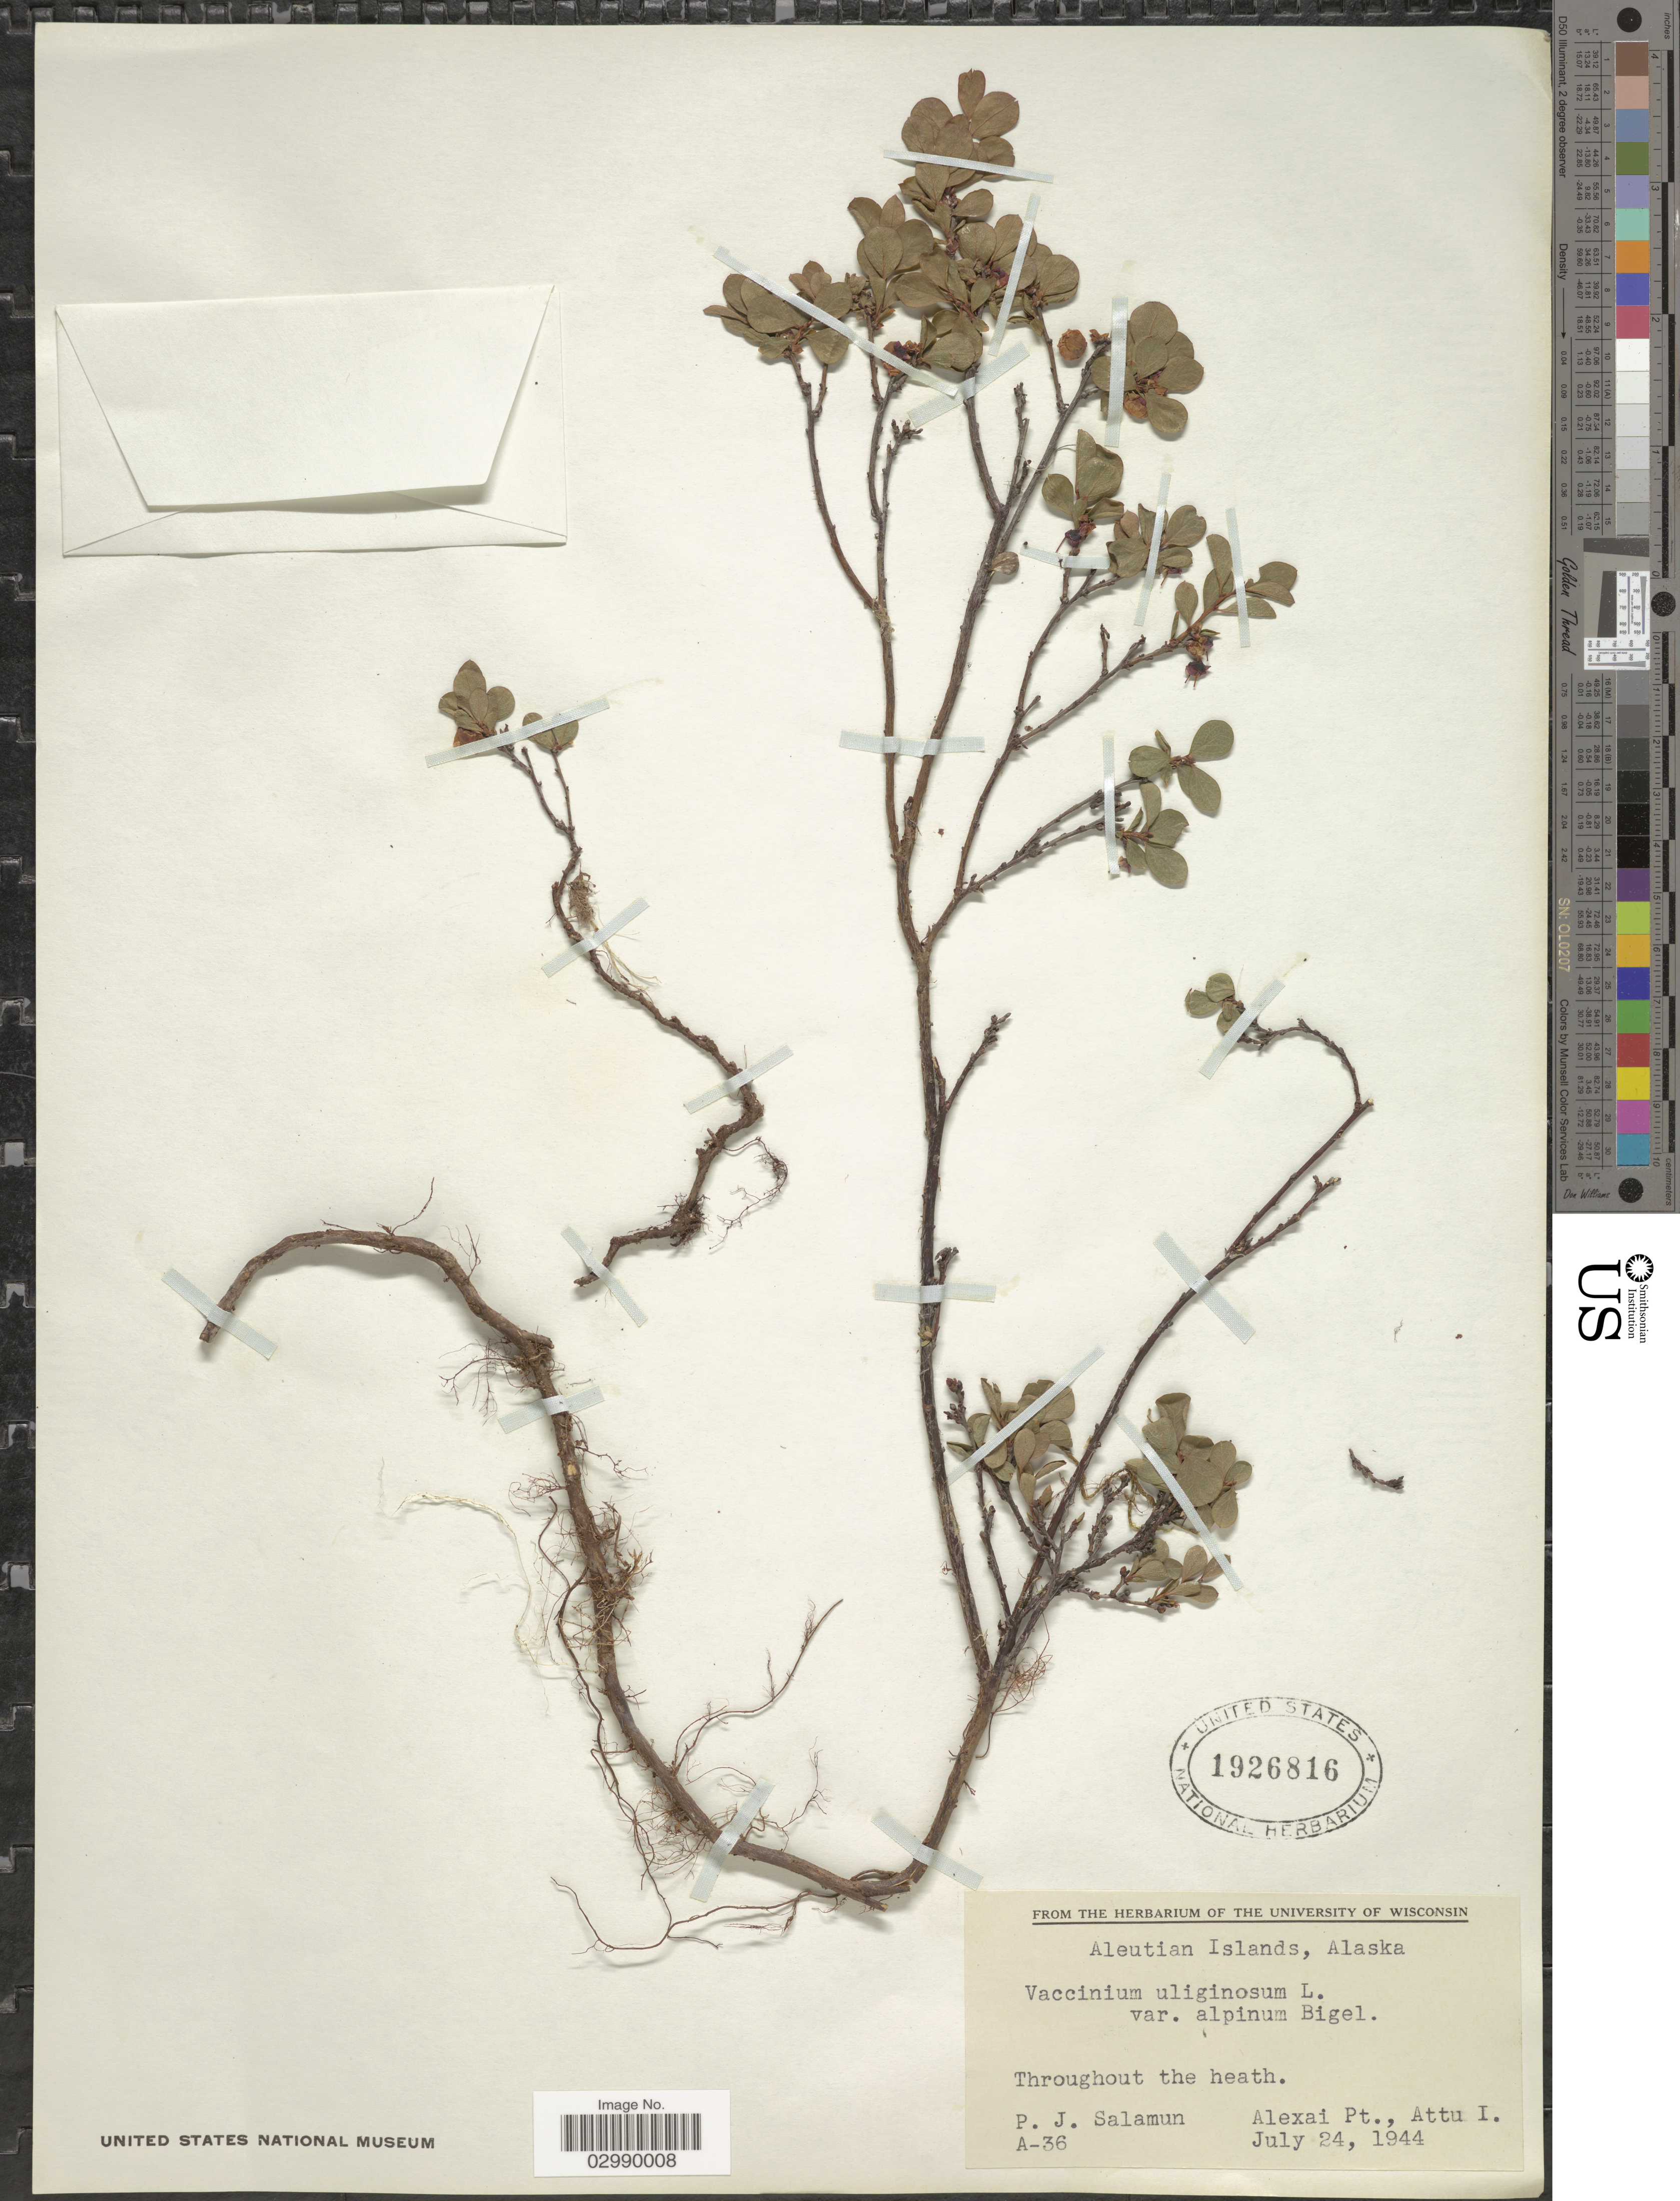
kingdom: Plantae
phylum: Tracheophyta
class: Magnoliopsida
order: Ericales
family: Ericaceae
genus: Vaccinium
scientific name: Vaccinium uliginosum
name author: L.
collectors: P. Salamun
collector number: A-36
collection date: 1944-07-24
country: United States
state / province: Alaska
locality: Aleutian Islands, Alaska, Throughout the heath, Alexai Pt., Attu I.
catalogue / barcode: US 1926816